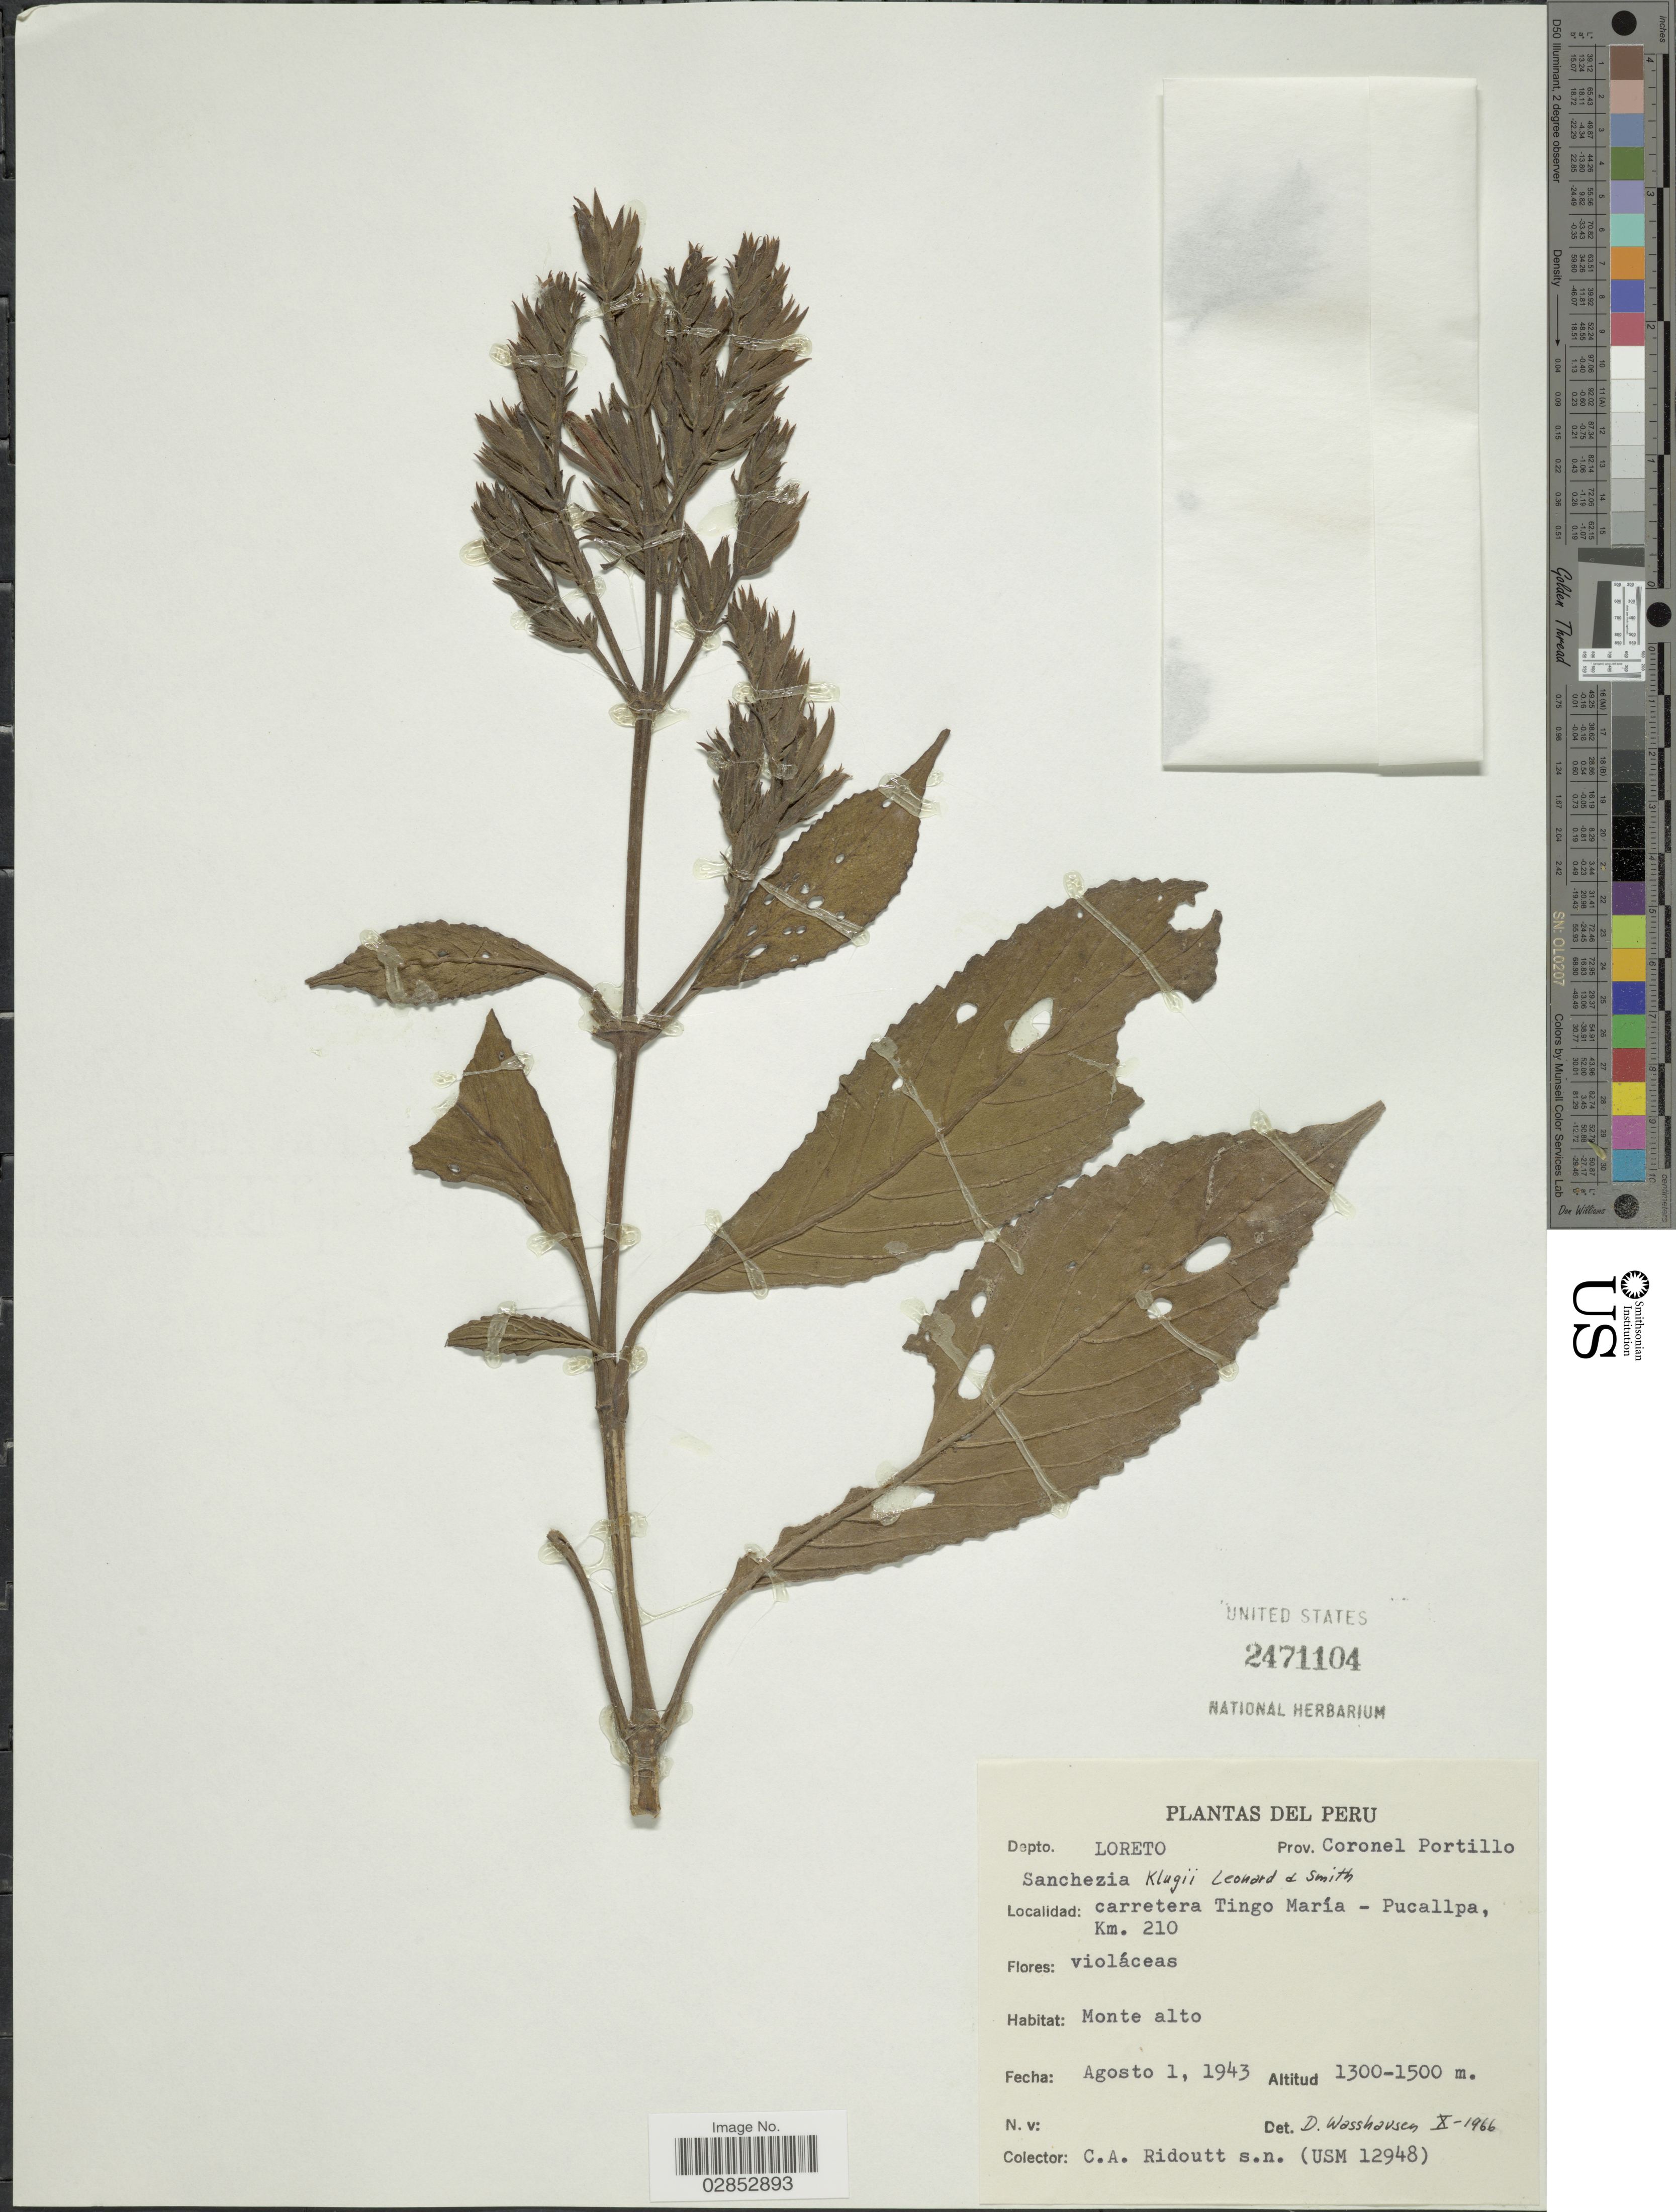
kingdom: Plantae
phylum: Tracheophyta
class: Magnoliopsida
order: Lamiales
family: Acanthaceae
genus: Sanchezia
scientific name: Sanchezia klugii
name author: Leonard & L.B. Sm.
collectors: C. Ridoutt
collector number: (USM 12948)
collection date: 1943-08-01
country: Peru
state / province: Loreto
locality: Depto. Loreto. prov. Coronel Portillo. Carretera Tingo María-Pucallpa, Km. 210.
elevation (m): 1300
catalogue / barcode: US 2471104